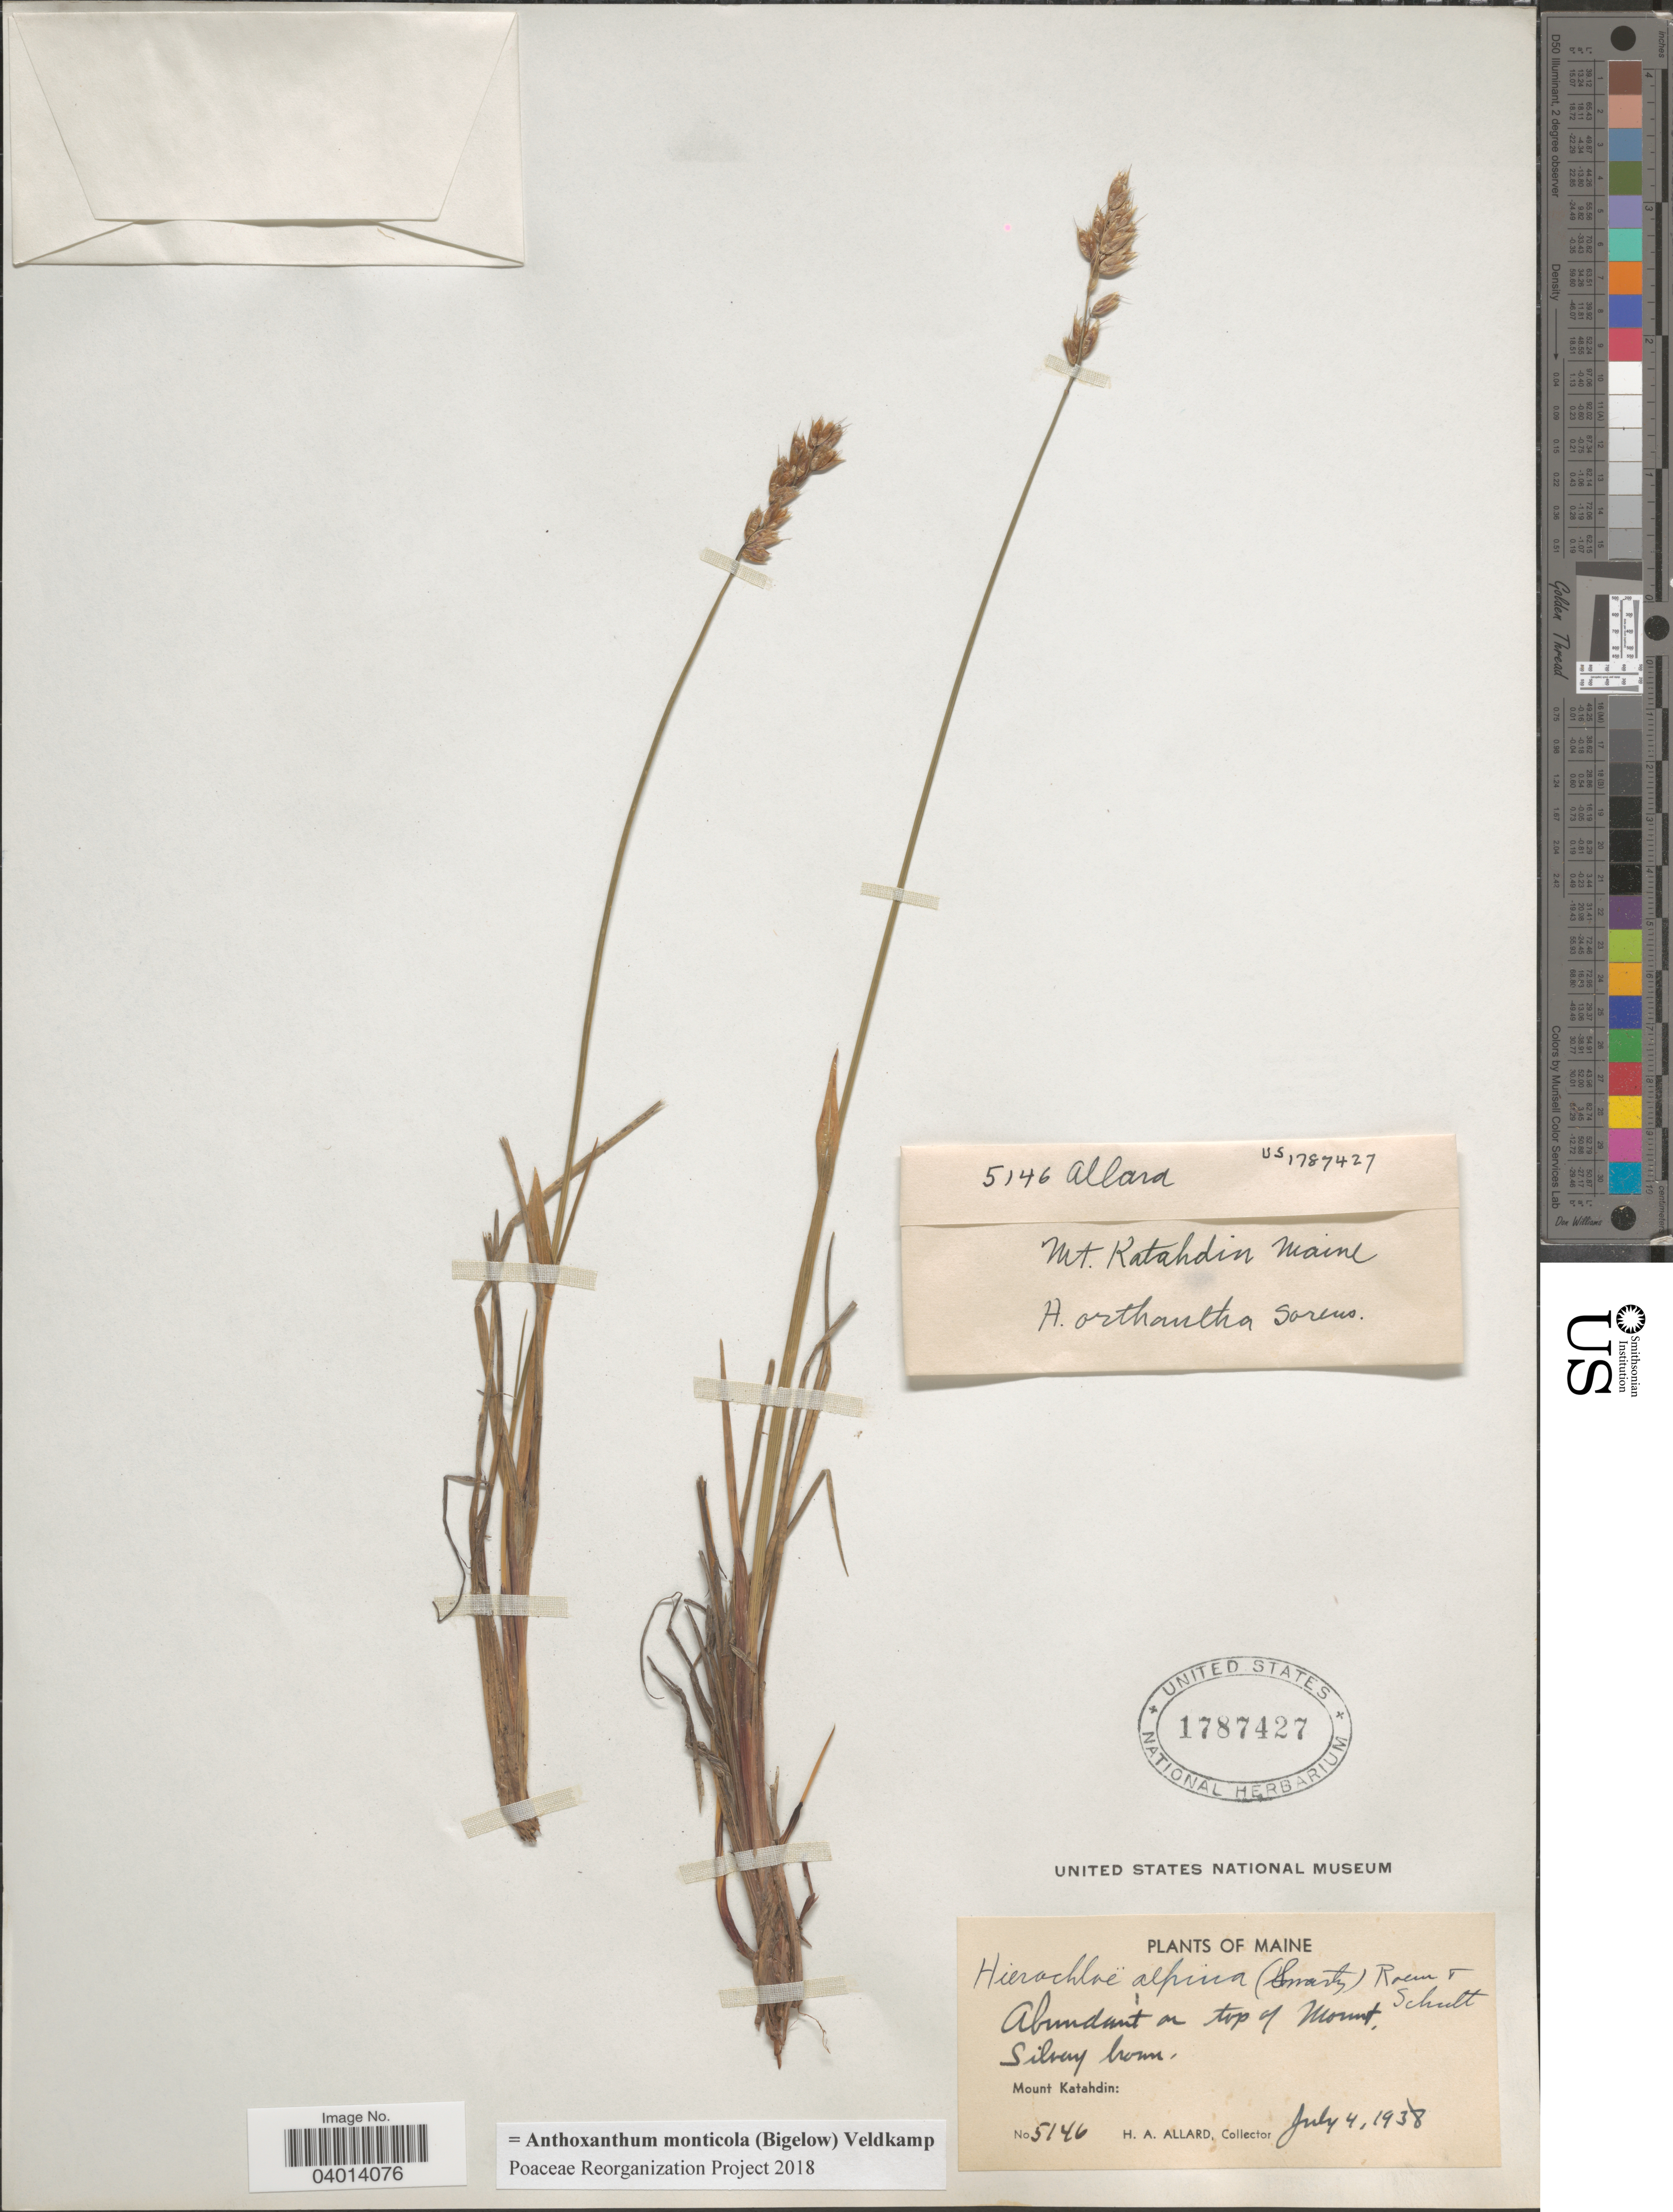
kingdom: Plantae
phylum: Tracheophyta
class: Liliopsida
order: Poales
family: Poaceae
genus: Anthoxanthum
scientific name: Anthoxanthum monticola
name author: (Bigelow) Veldkamp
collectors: H. A. Allard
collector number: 5146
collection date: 1938-07-04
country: United States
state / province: Maine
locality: On top of Mount, Silvery brown. Mount Katahdin.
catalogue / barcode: US 1787427